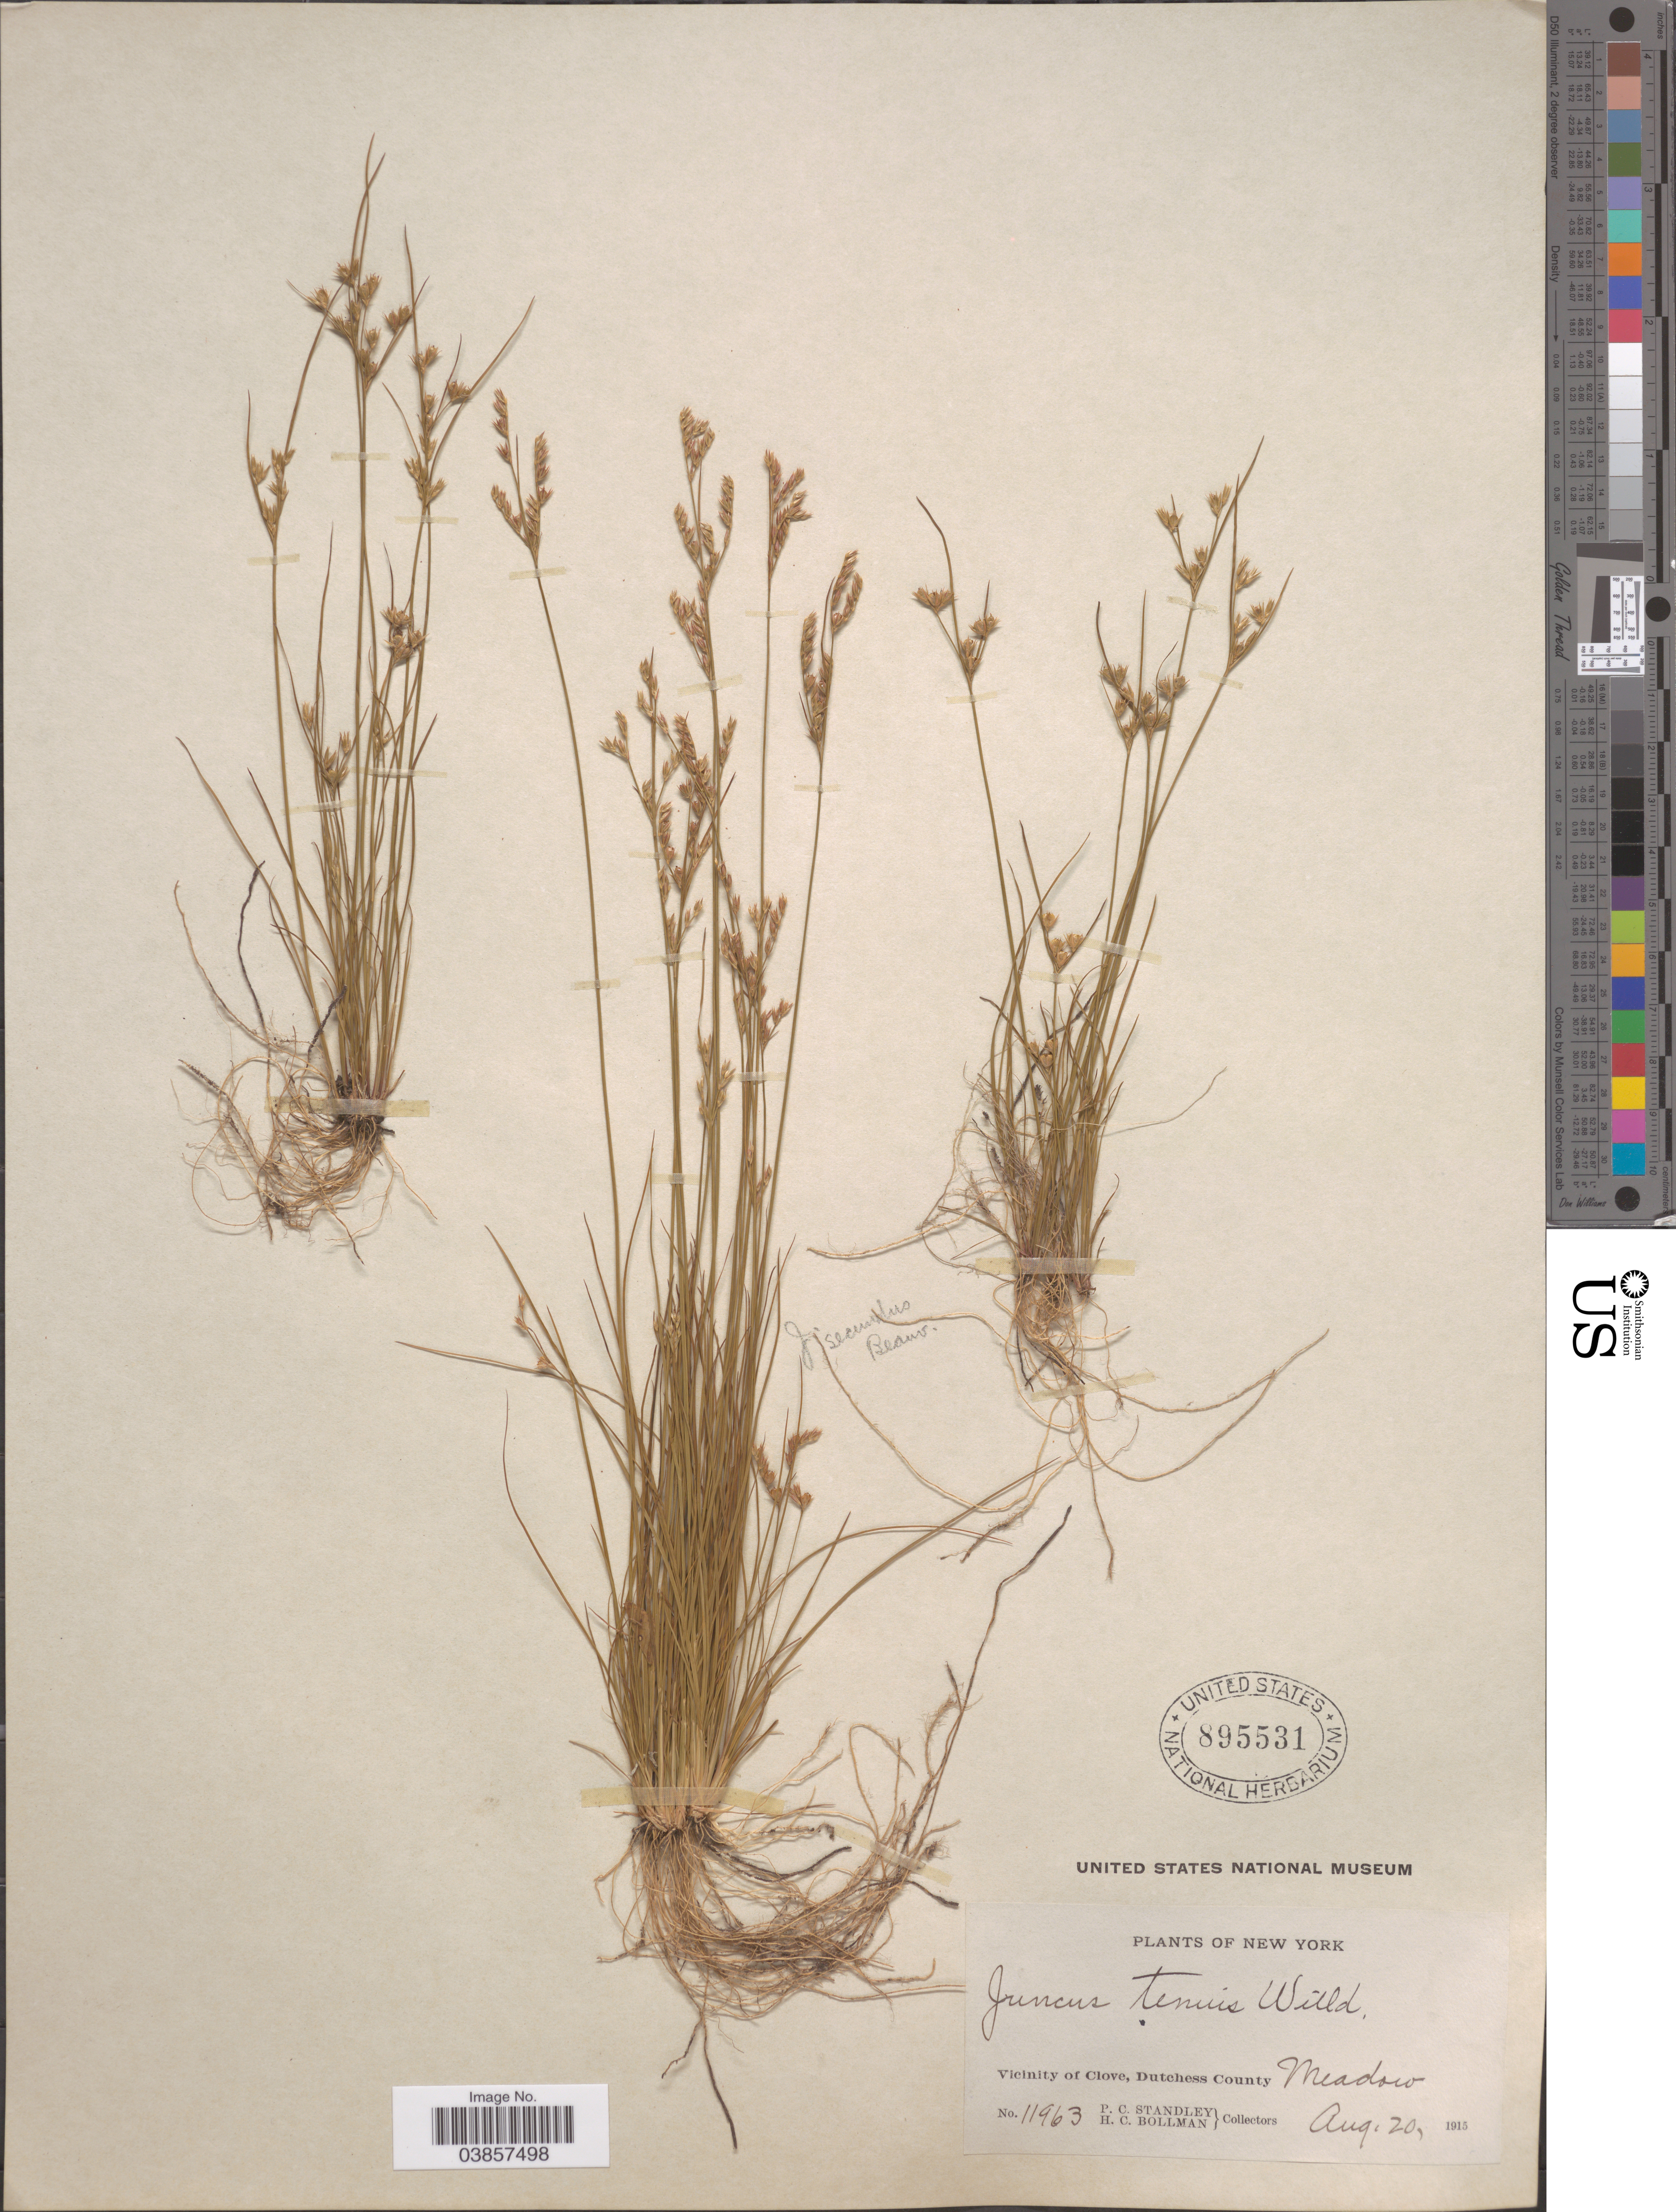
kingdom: Plantae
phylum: Tracheophyta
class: Liliopsida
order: Poales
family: Juncaceae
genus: Juncus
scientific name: Juncus tenuis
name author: Willd.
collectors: P. C. Standley & H. C. Bollman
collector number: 11963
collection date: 1915-08-20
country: United States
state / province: New York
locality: Vicinity of Clove, Dutchess County.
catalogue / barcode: US 895531